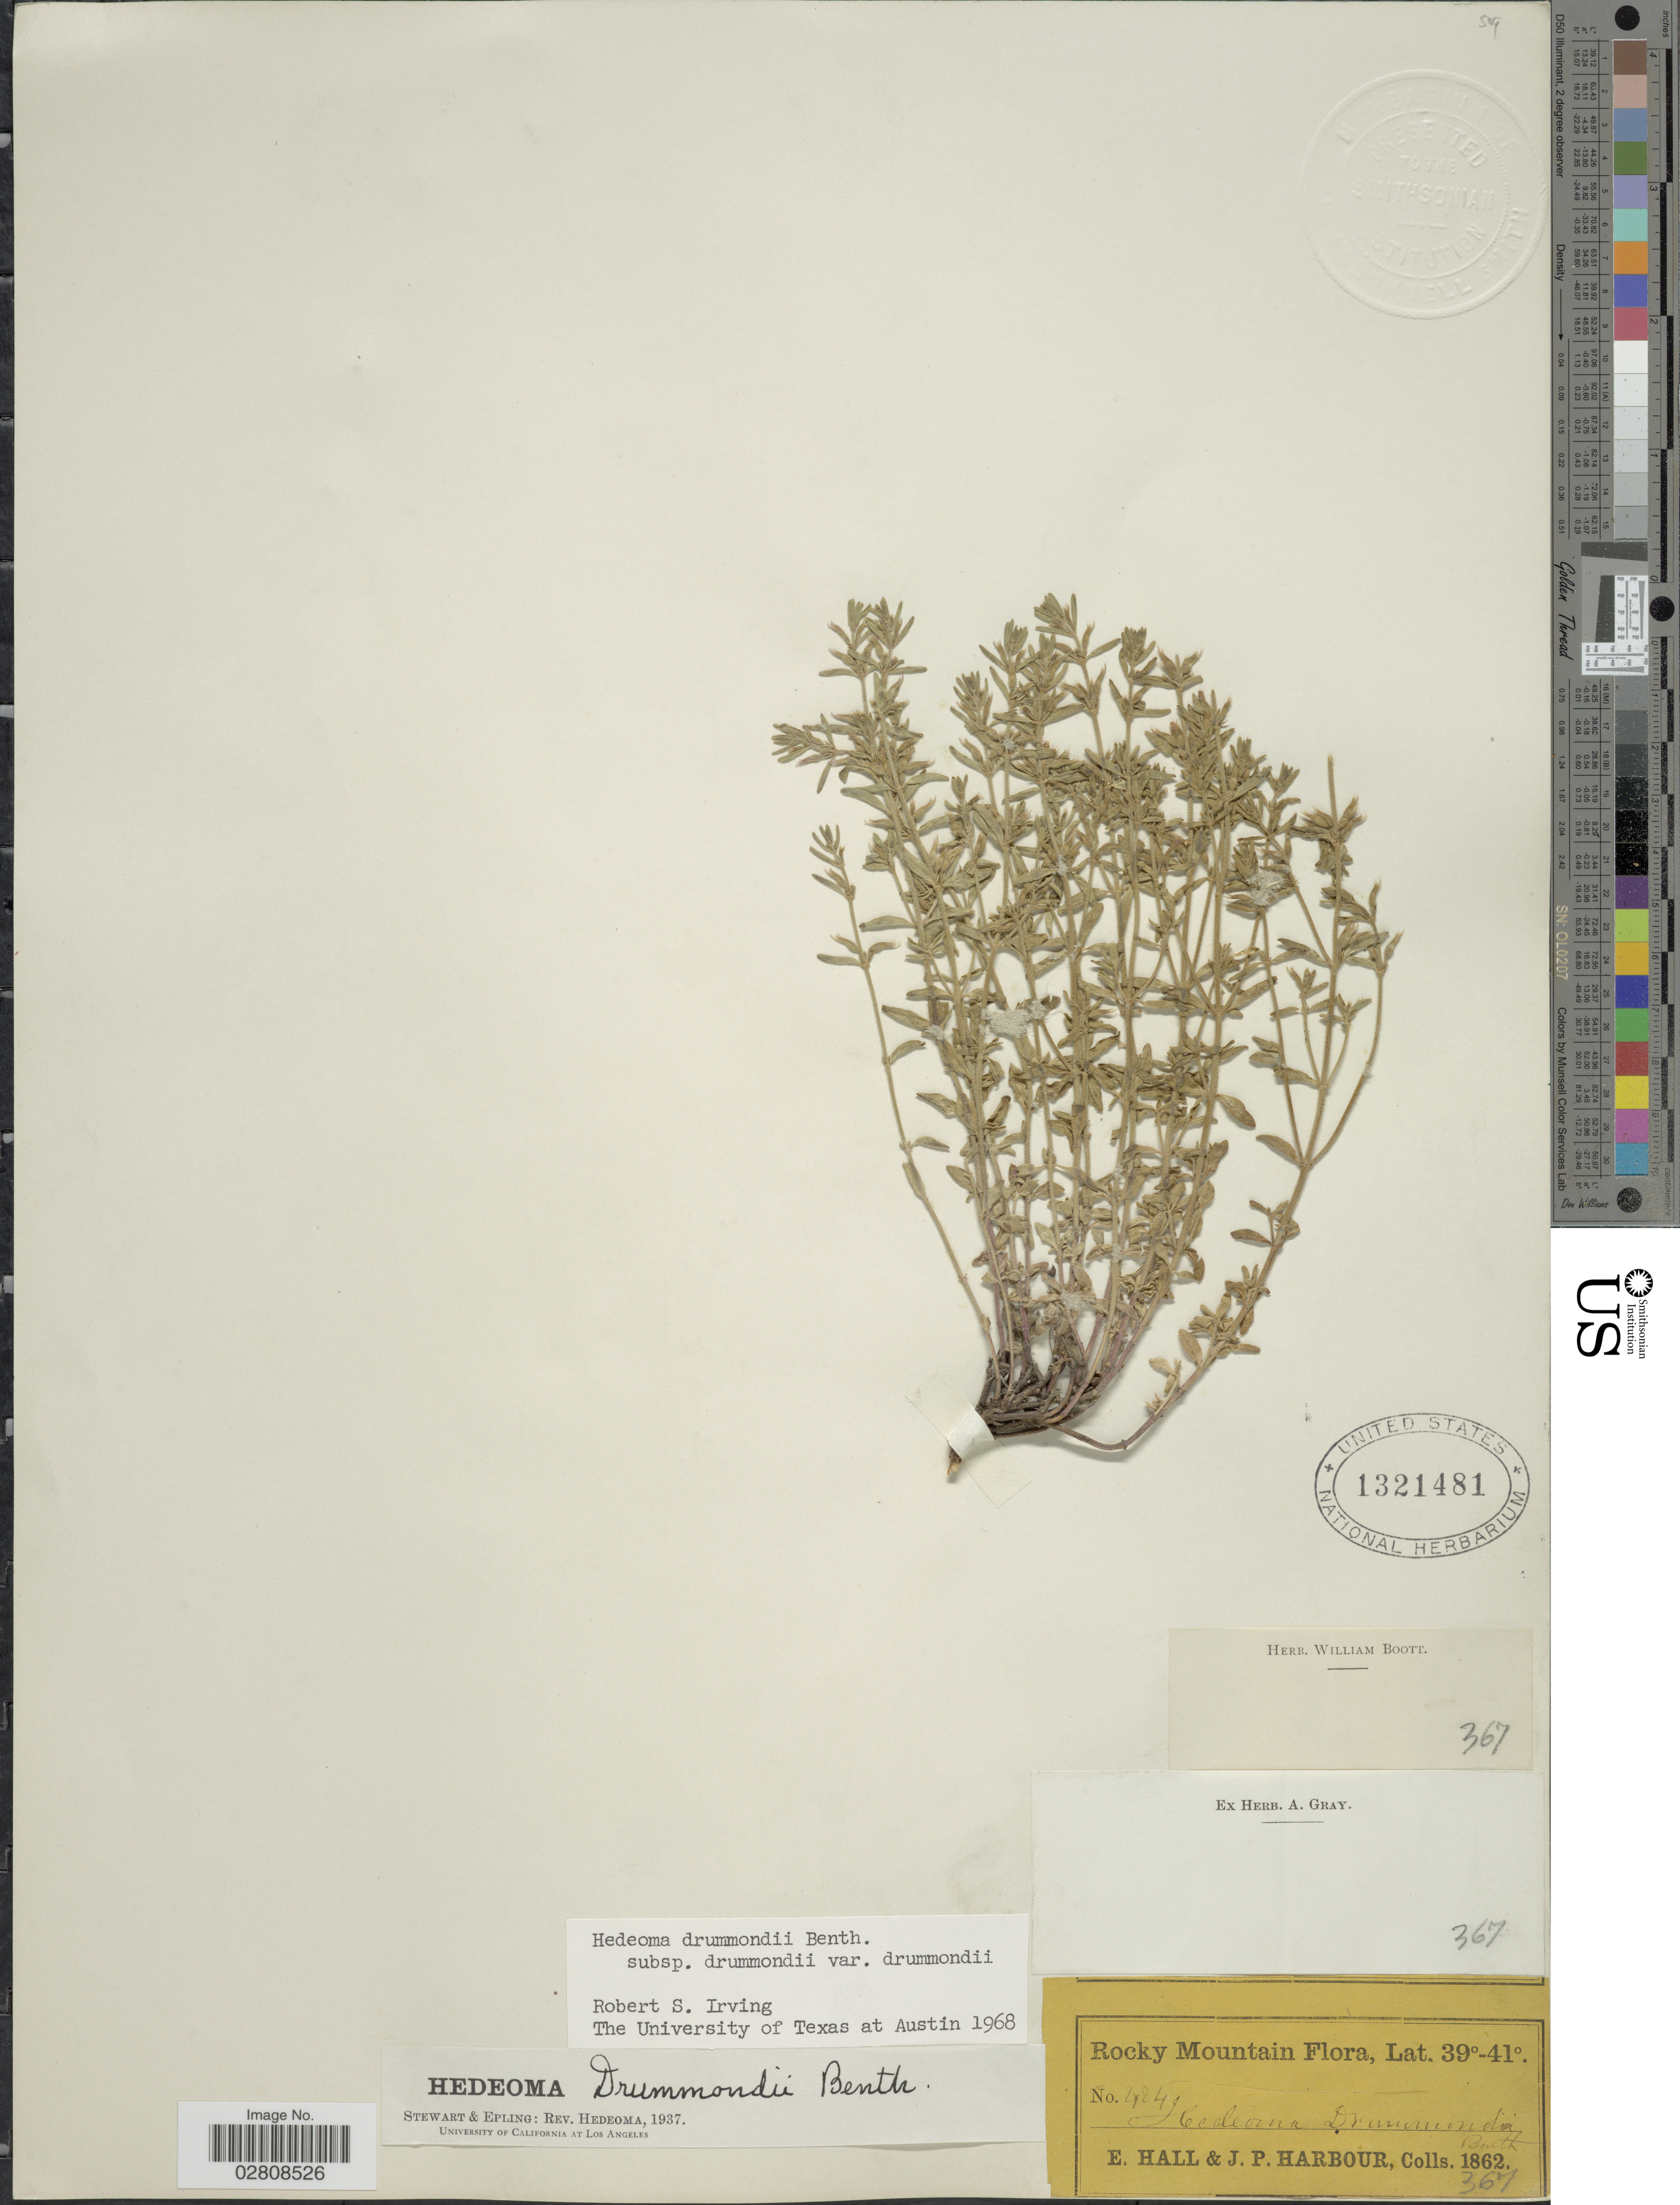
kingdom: Plantae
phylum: Tracheophyta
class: Magnoliopsida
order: Lamiales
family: Lamiaceae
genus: Hedeoma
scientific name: Hedeoma drummondii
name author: Benth.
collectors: E. Hall & J. Harbour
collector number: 424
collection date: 1862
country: United States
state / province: Colorado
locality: Rocky Mtns.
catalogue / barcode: US 1321481